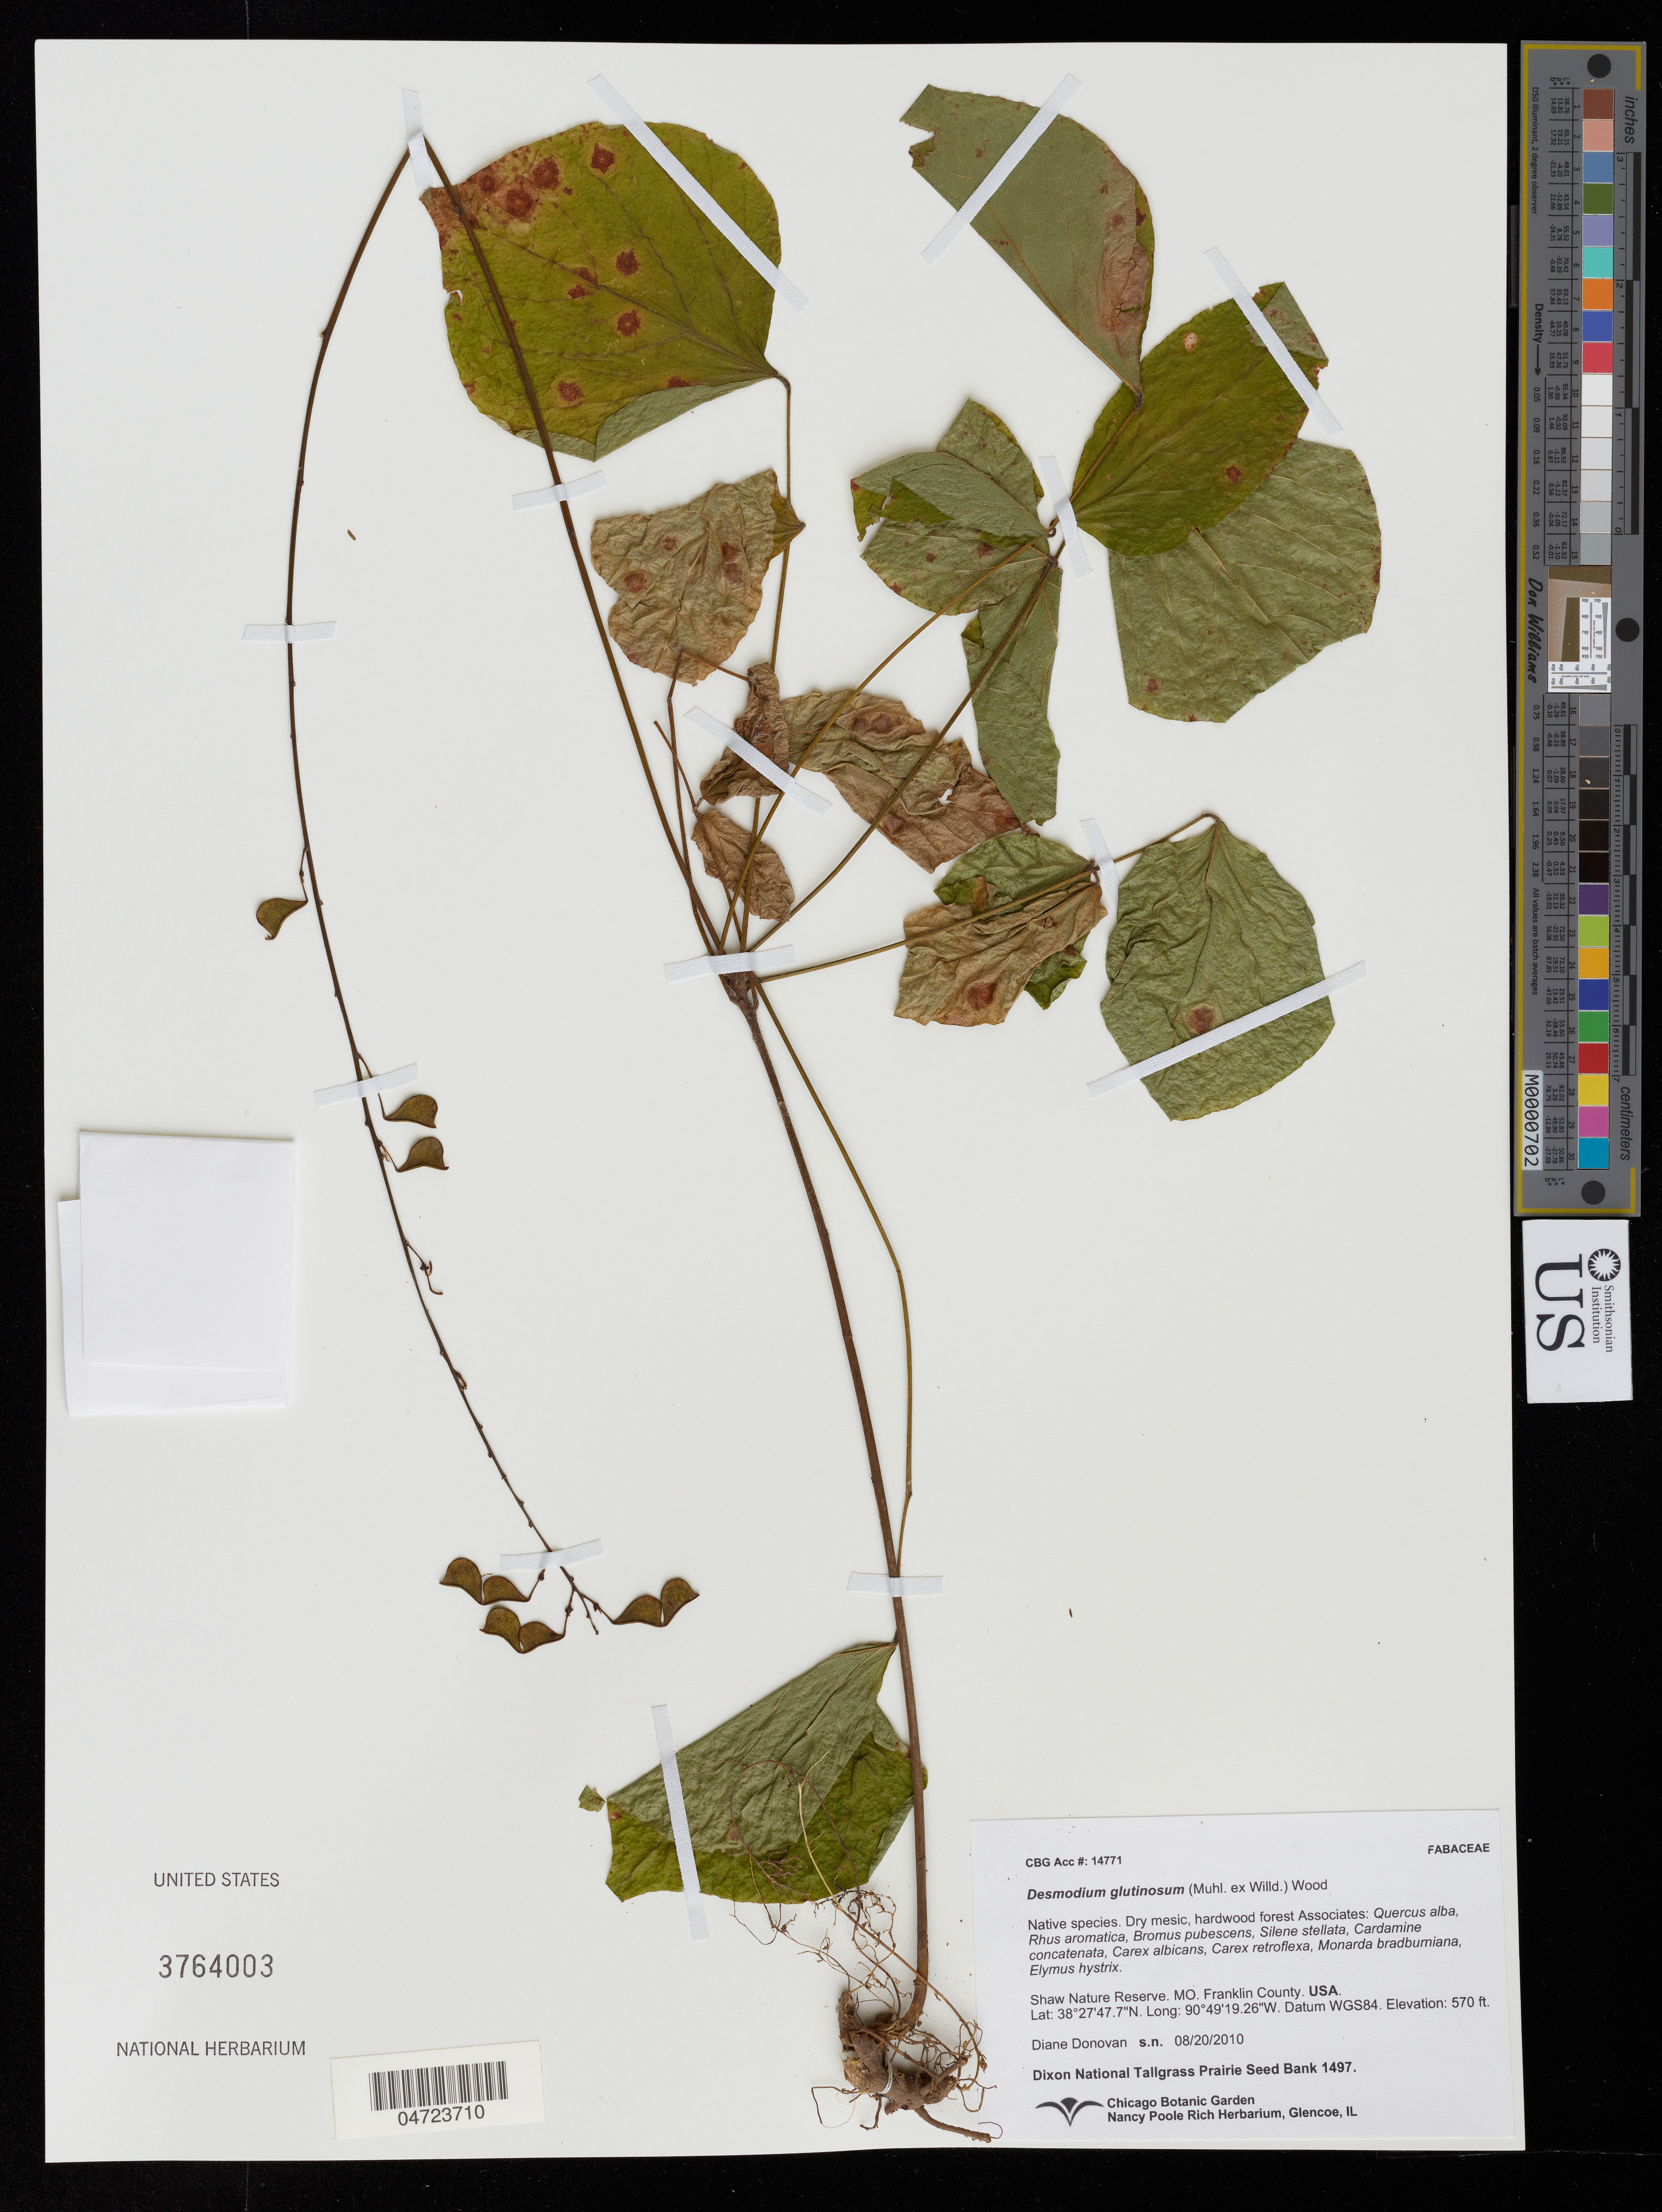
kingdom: Plantae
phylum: Tracheophyta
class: Magnoliopsida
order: Fabales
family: Fabaceae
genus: Desmodium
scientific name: Desmodium glutinosum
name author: (Muhl.) Alph. Wood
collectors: D. Donovan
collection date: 2010-08-20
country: United States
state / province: Missouri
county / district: Franklin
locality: Shaw Nature Reserve. Franklin County.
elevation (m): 174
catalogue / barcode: US 3764003